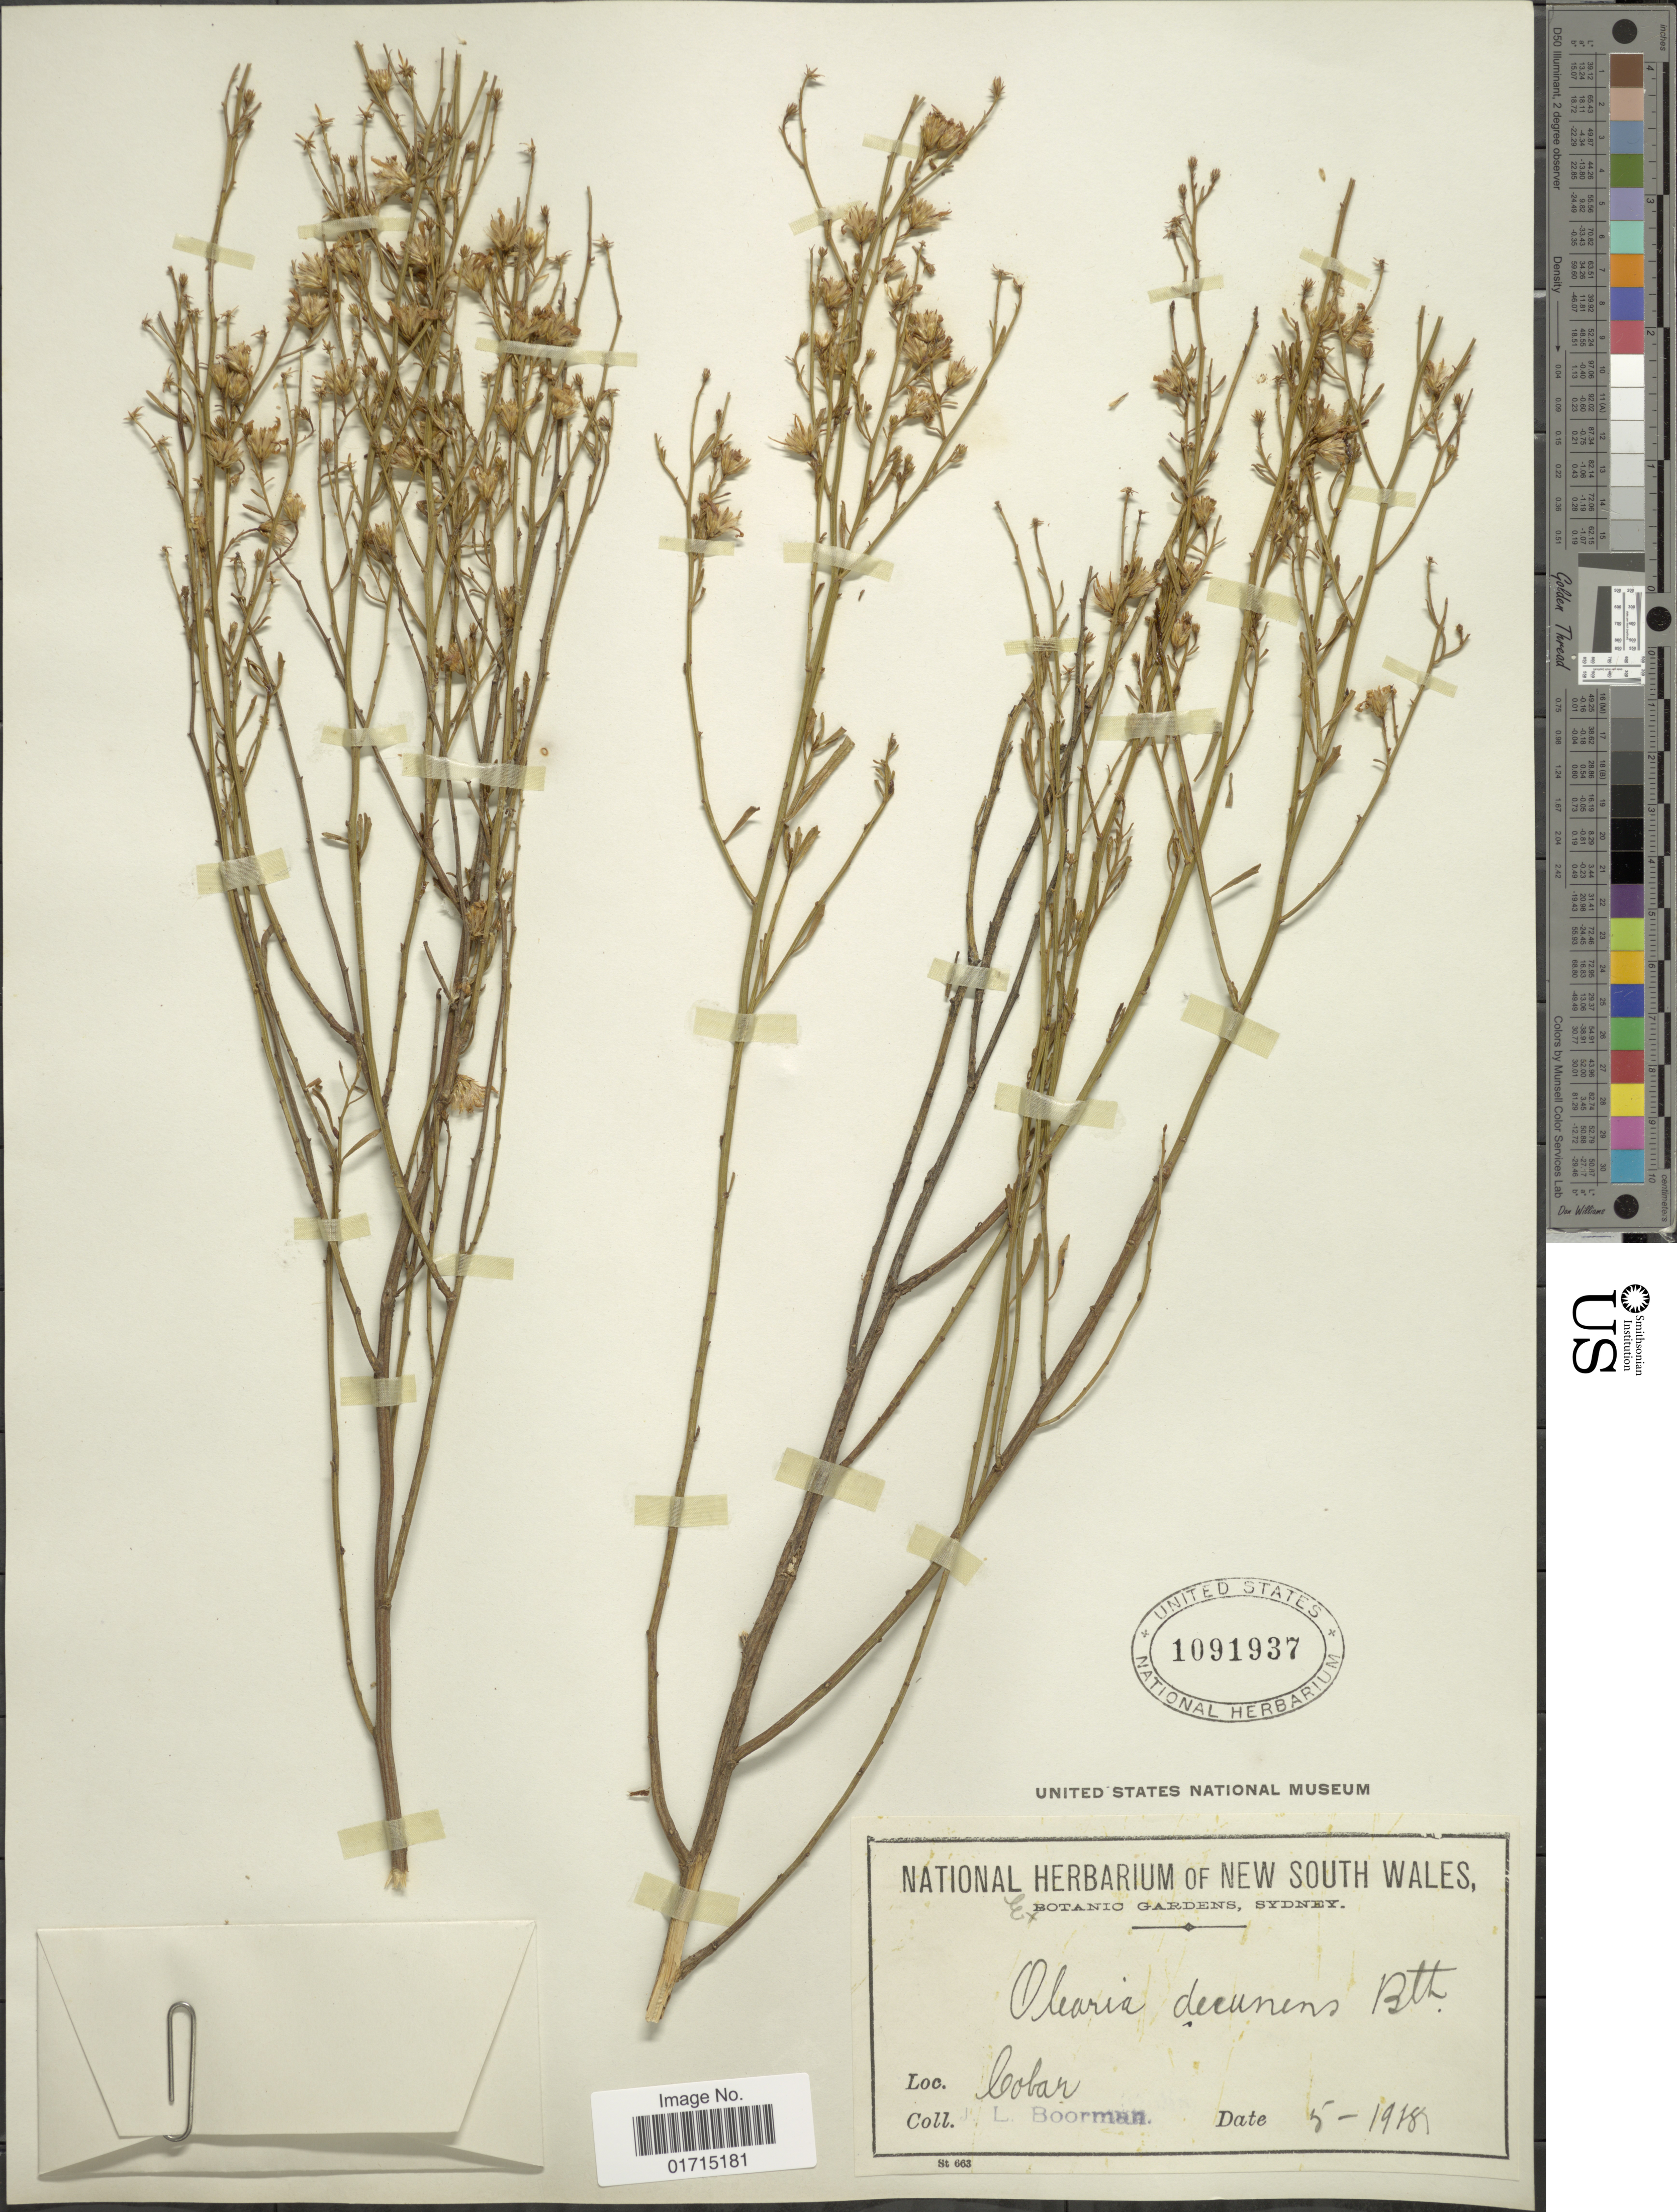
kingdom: Plantae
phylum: Tracheophyta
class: Magnoliopsida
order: Asterales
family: Asteraceae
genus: Olearia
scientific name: Olearia decurrens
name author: (DC.) Benth.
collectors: J. Boorman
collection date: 1918-05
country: Australia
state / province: New South Wales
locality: Cobar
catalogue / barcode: US 1091937